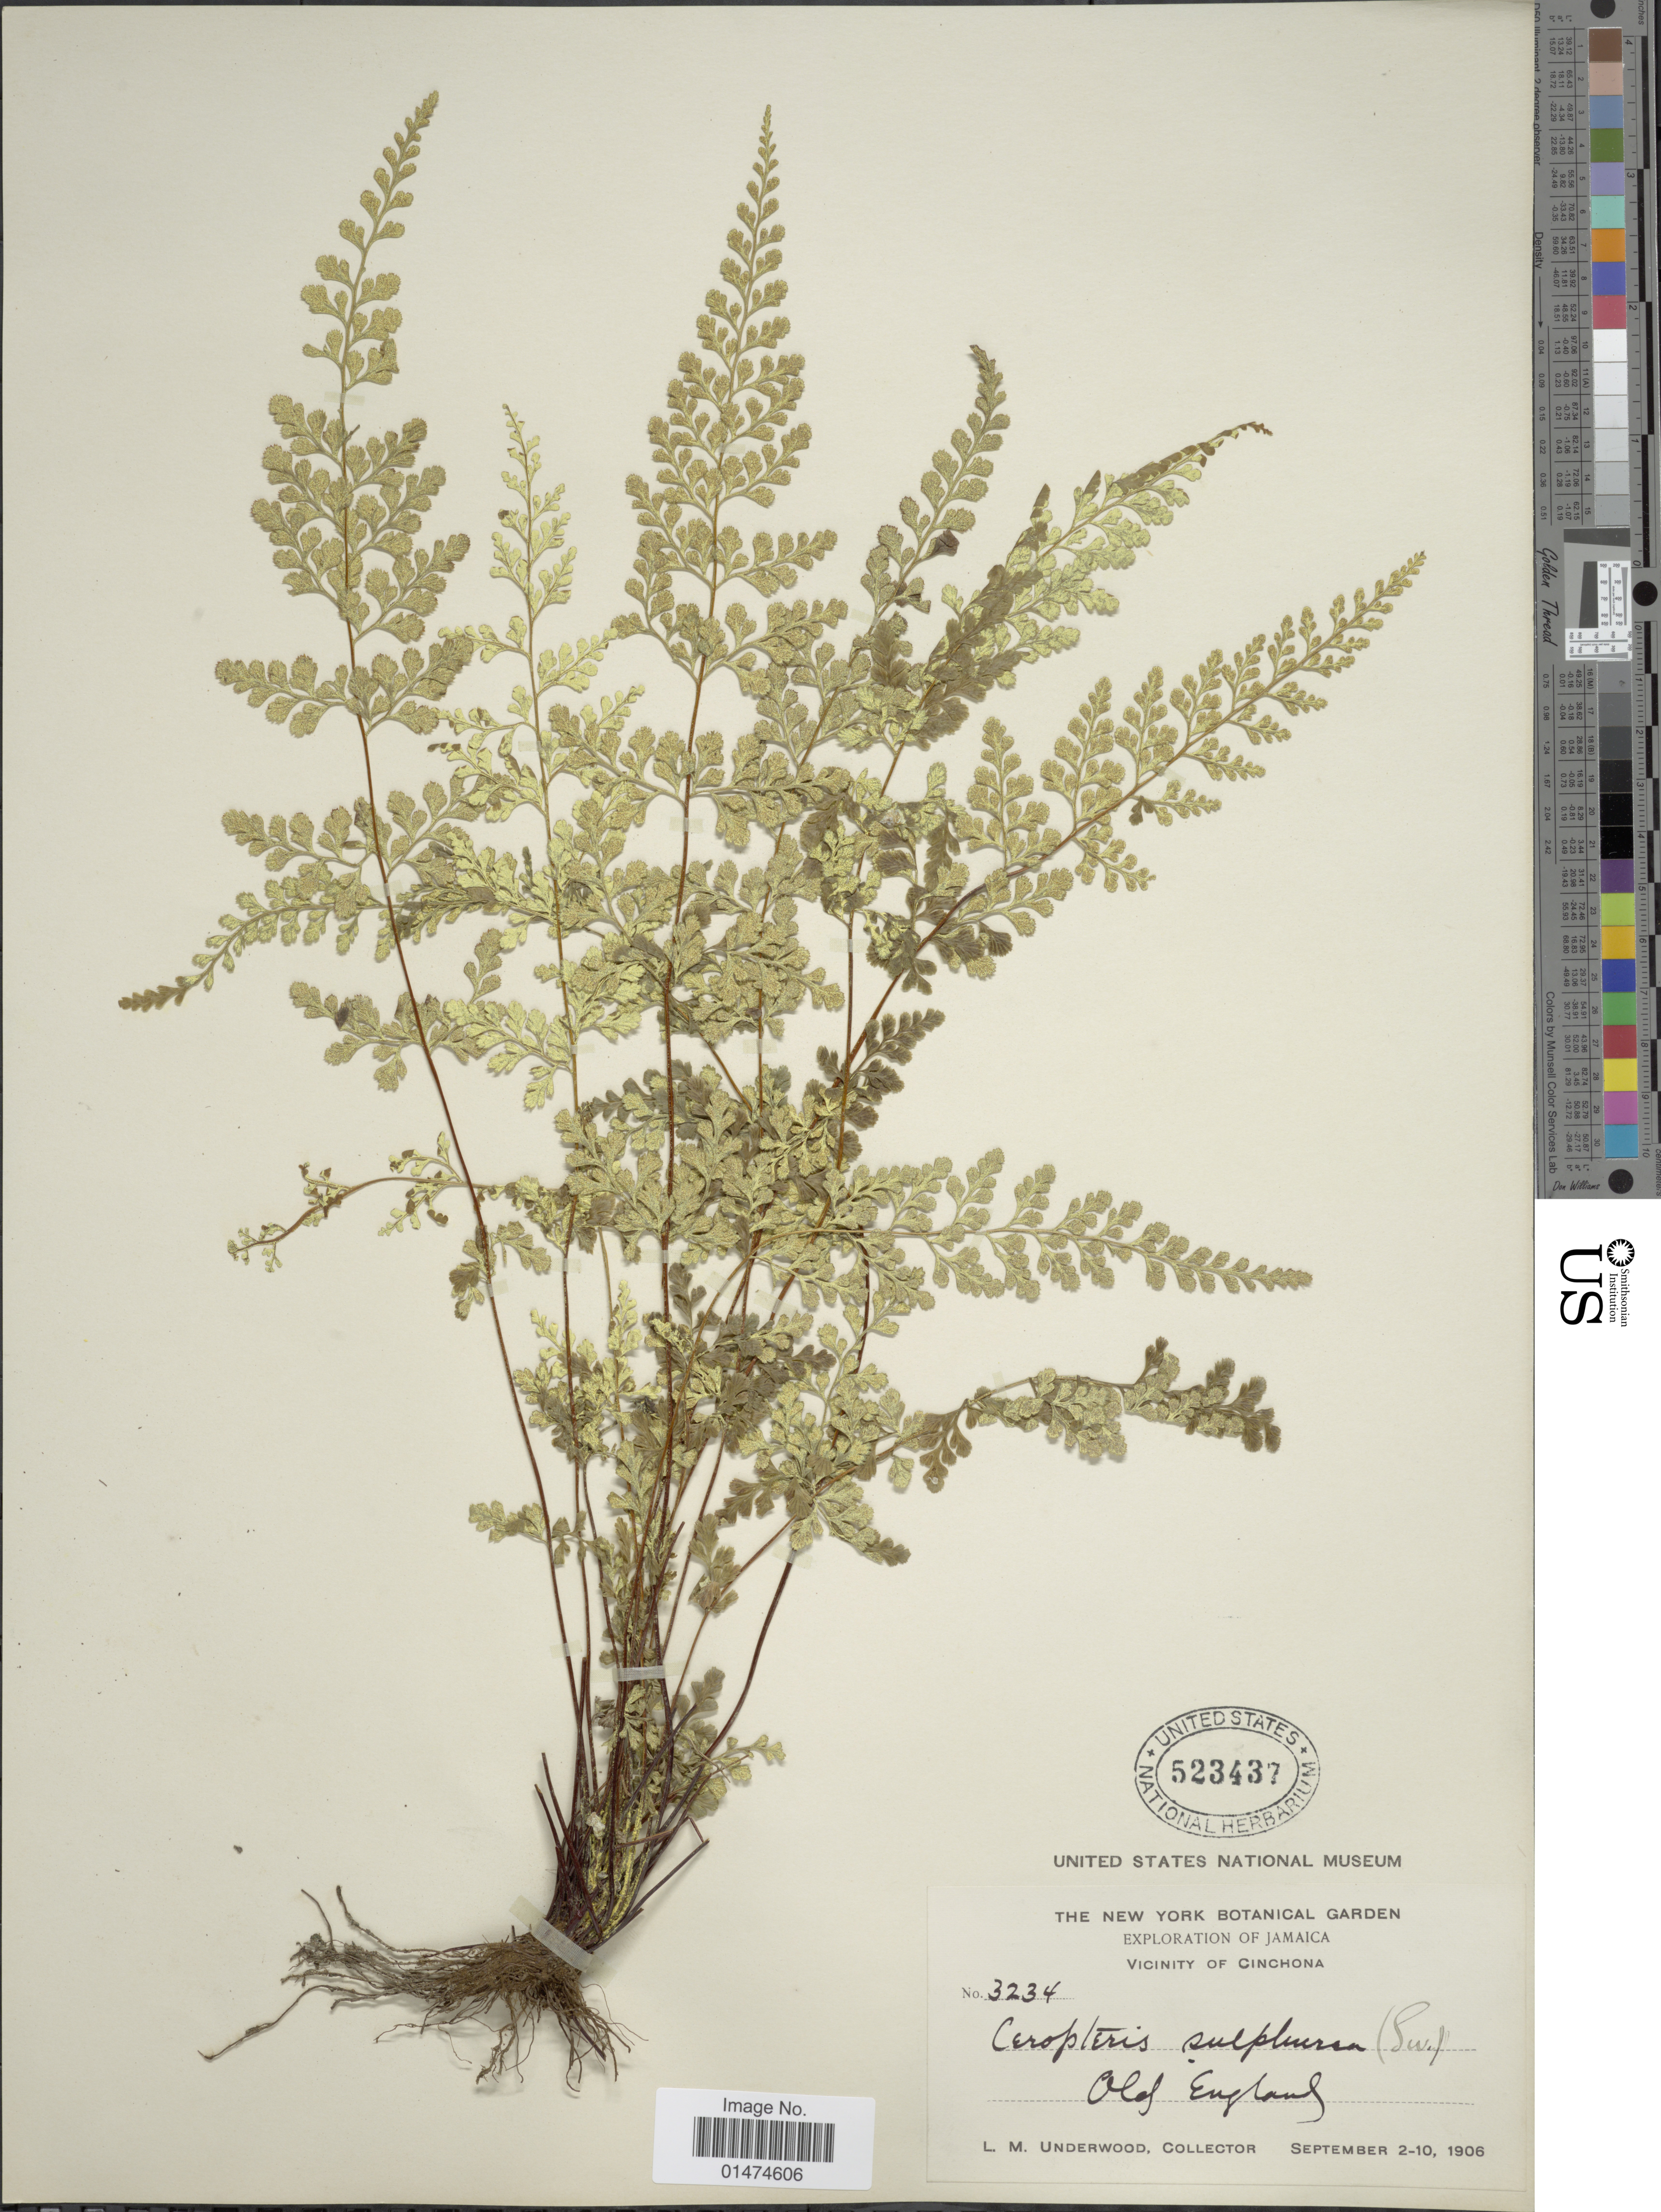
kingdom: Plantae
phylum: Tracheophyta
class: Polypodiopsida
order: Polypodiales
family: Pteridaceae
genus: Pityrogramma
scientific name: Pityrogramma sulphurea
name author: (Sw.) Maxon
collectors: L. M. Underwood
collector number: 3234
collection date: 1906-09-02/1906-09-10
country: Jamaica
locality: Jamaica, Vicinity of Cinchona.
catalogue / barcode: US 523437